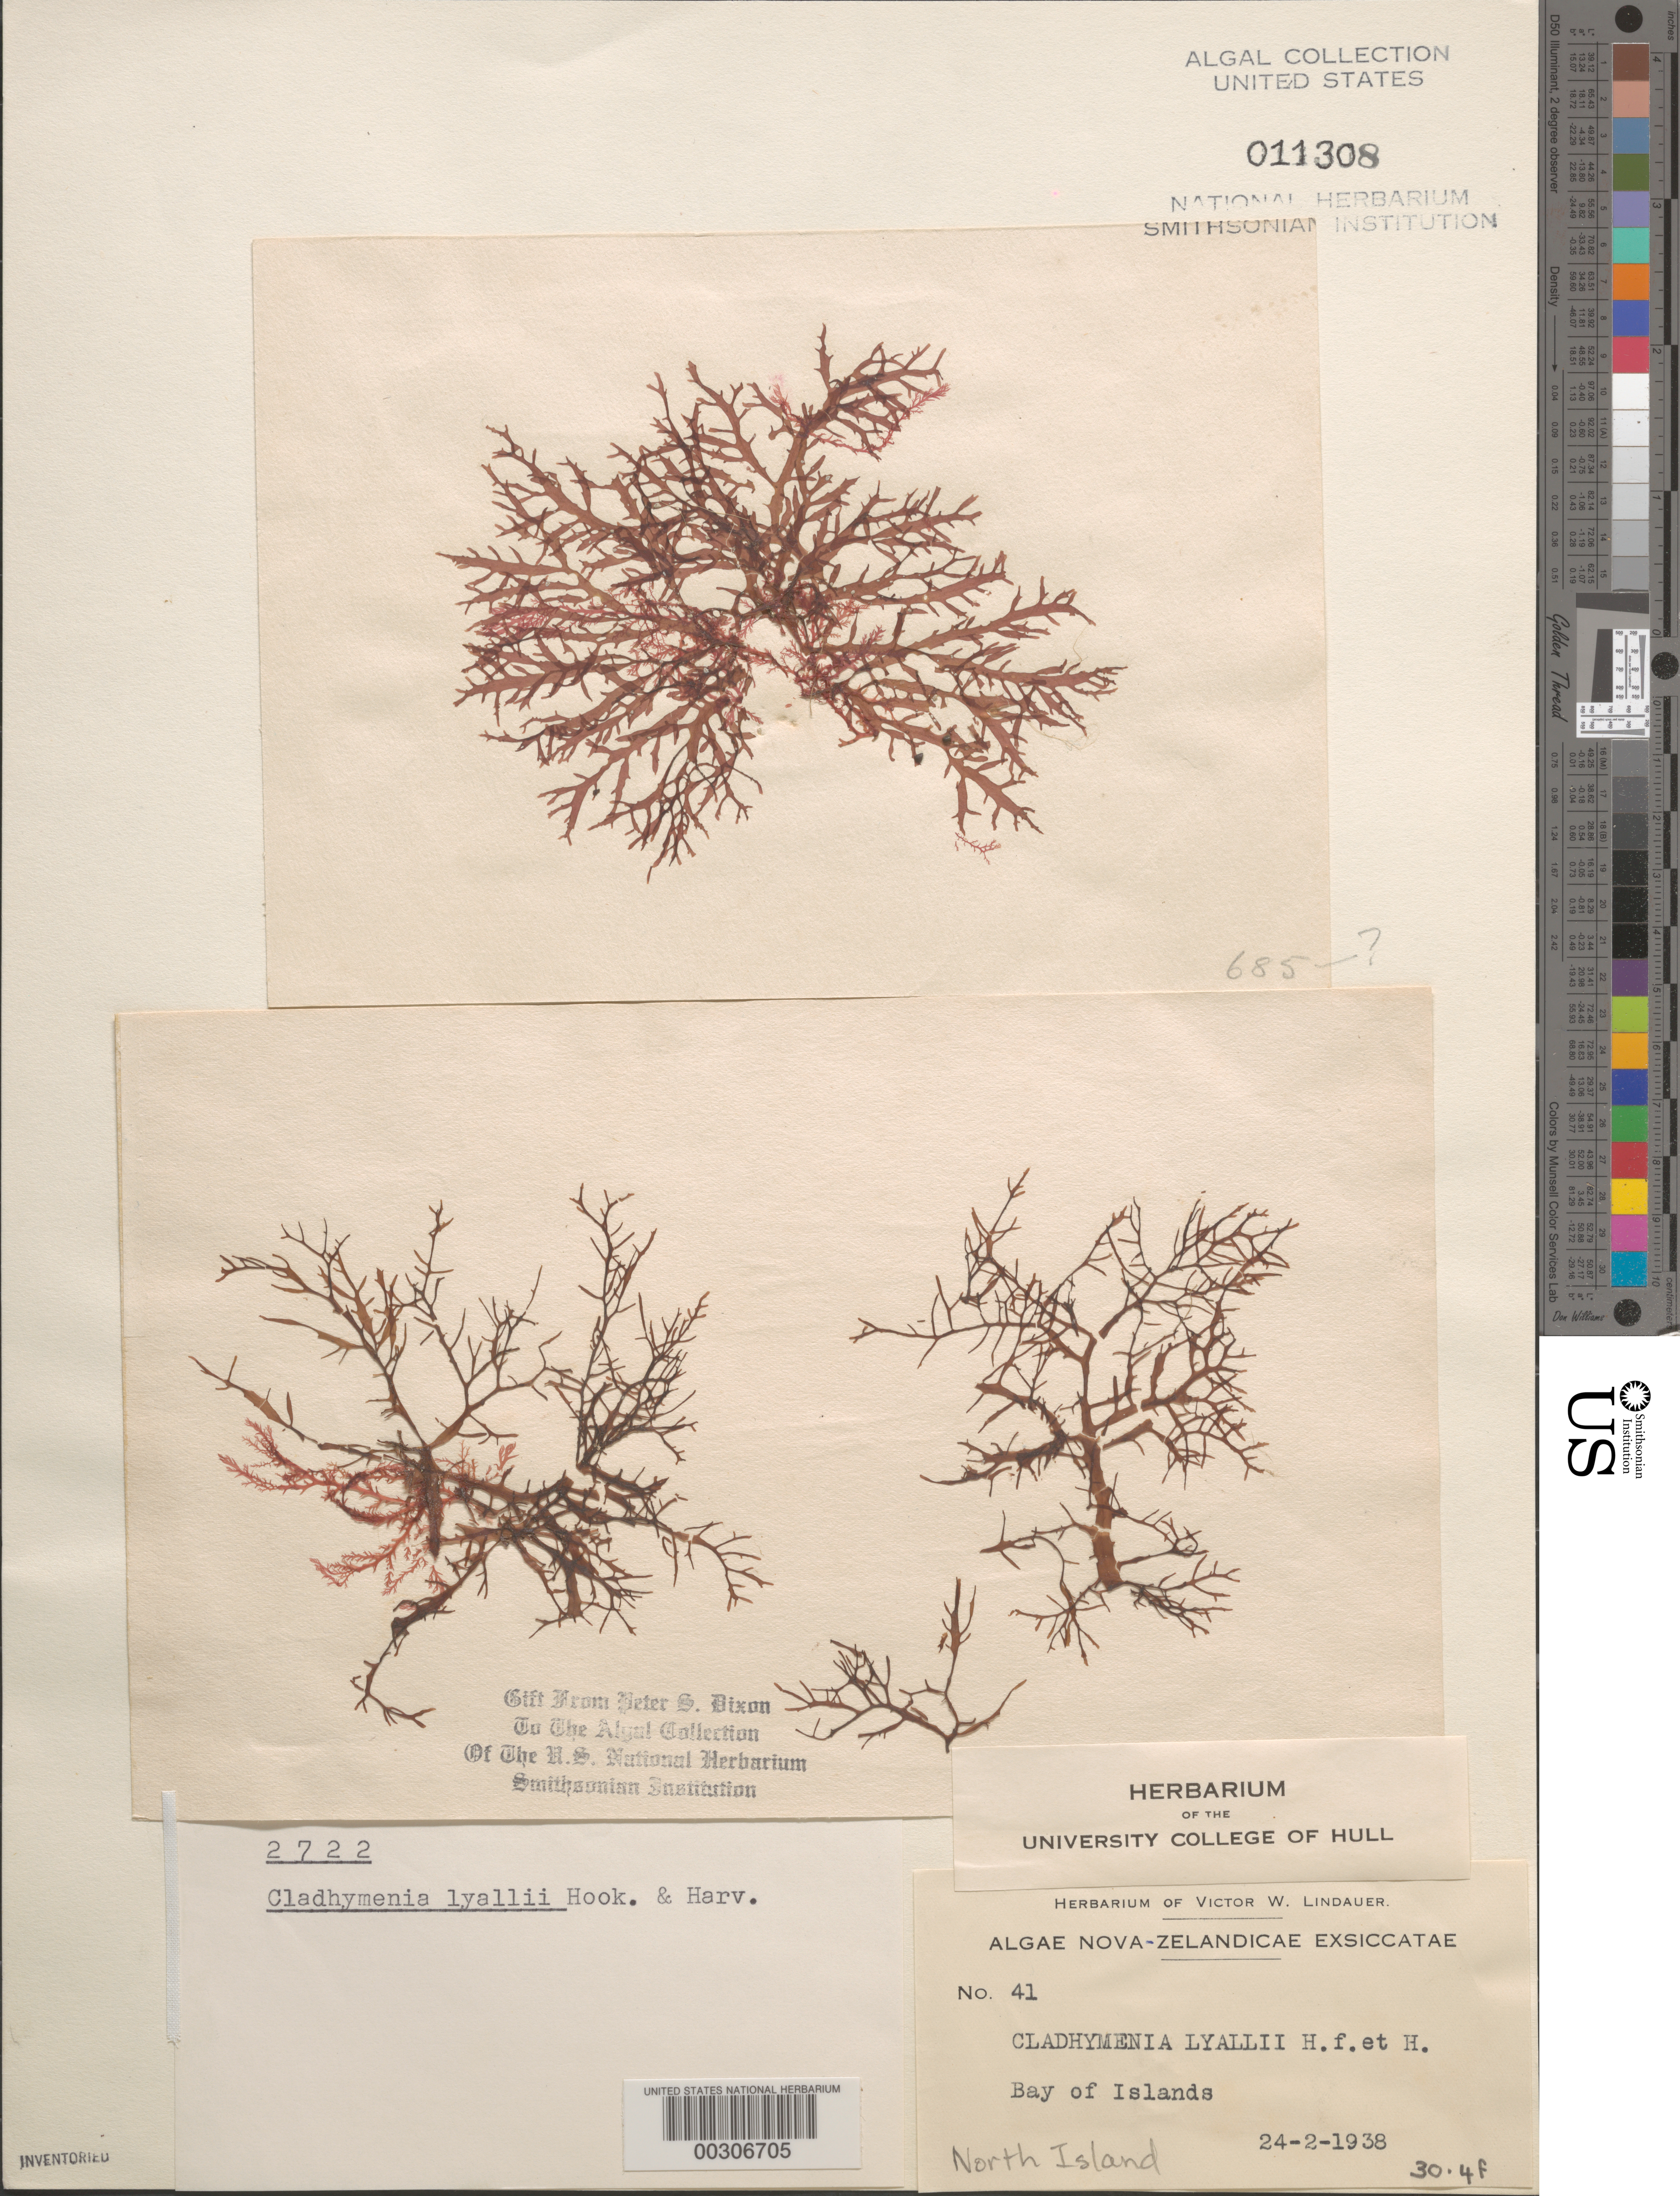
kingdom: Plantae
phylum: Rhodophyta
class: Florideophyceae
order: Ceramiales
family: Rhodomelaceae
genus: Cladhymenia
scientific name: Cladhymenia lyallii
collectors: V. Lindauer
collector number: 41 & PSD 2722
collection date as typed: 24 Feb 1938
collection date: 1938-02-24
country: New Zealand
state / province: Northland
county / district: Far North District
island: North Island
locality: Bay of Islands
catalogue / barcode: US 11308